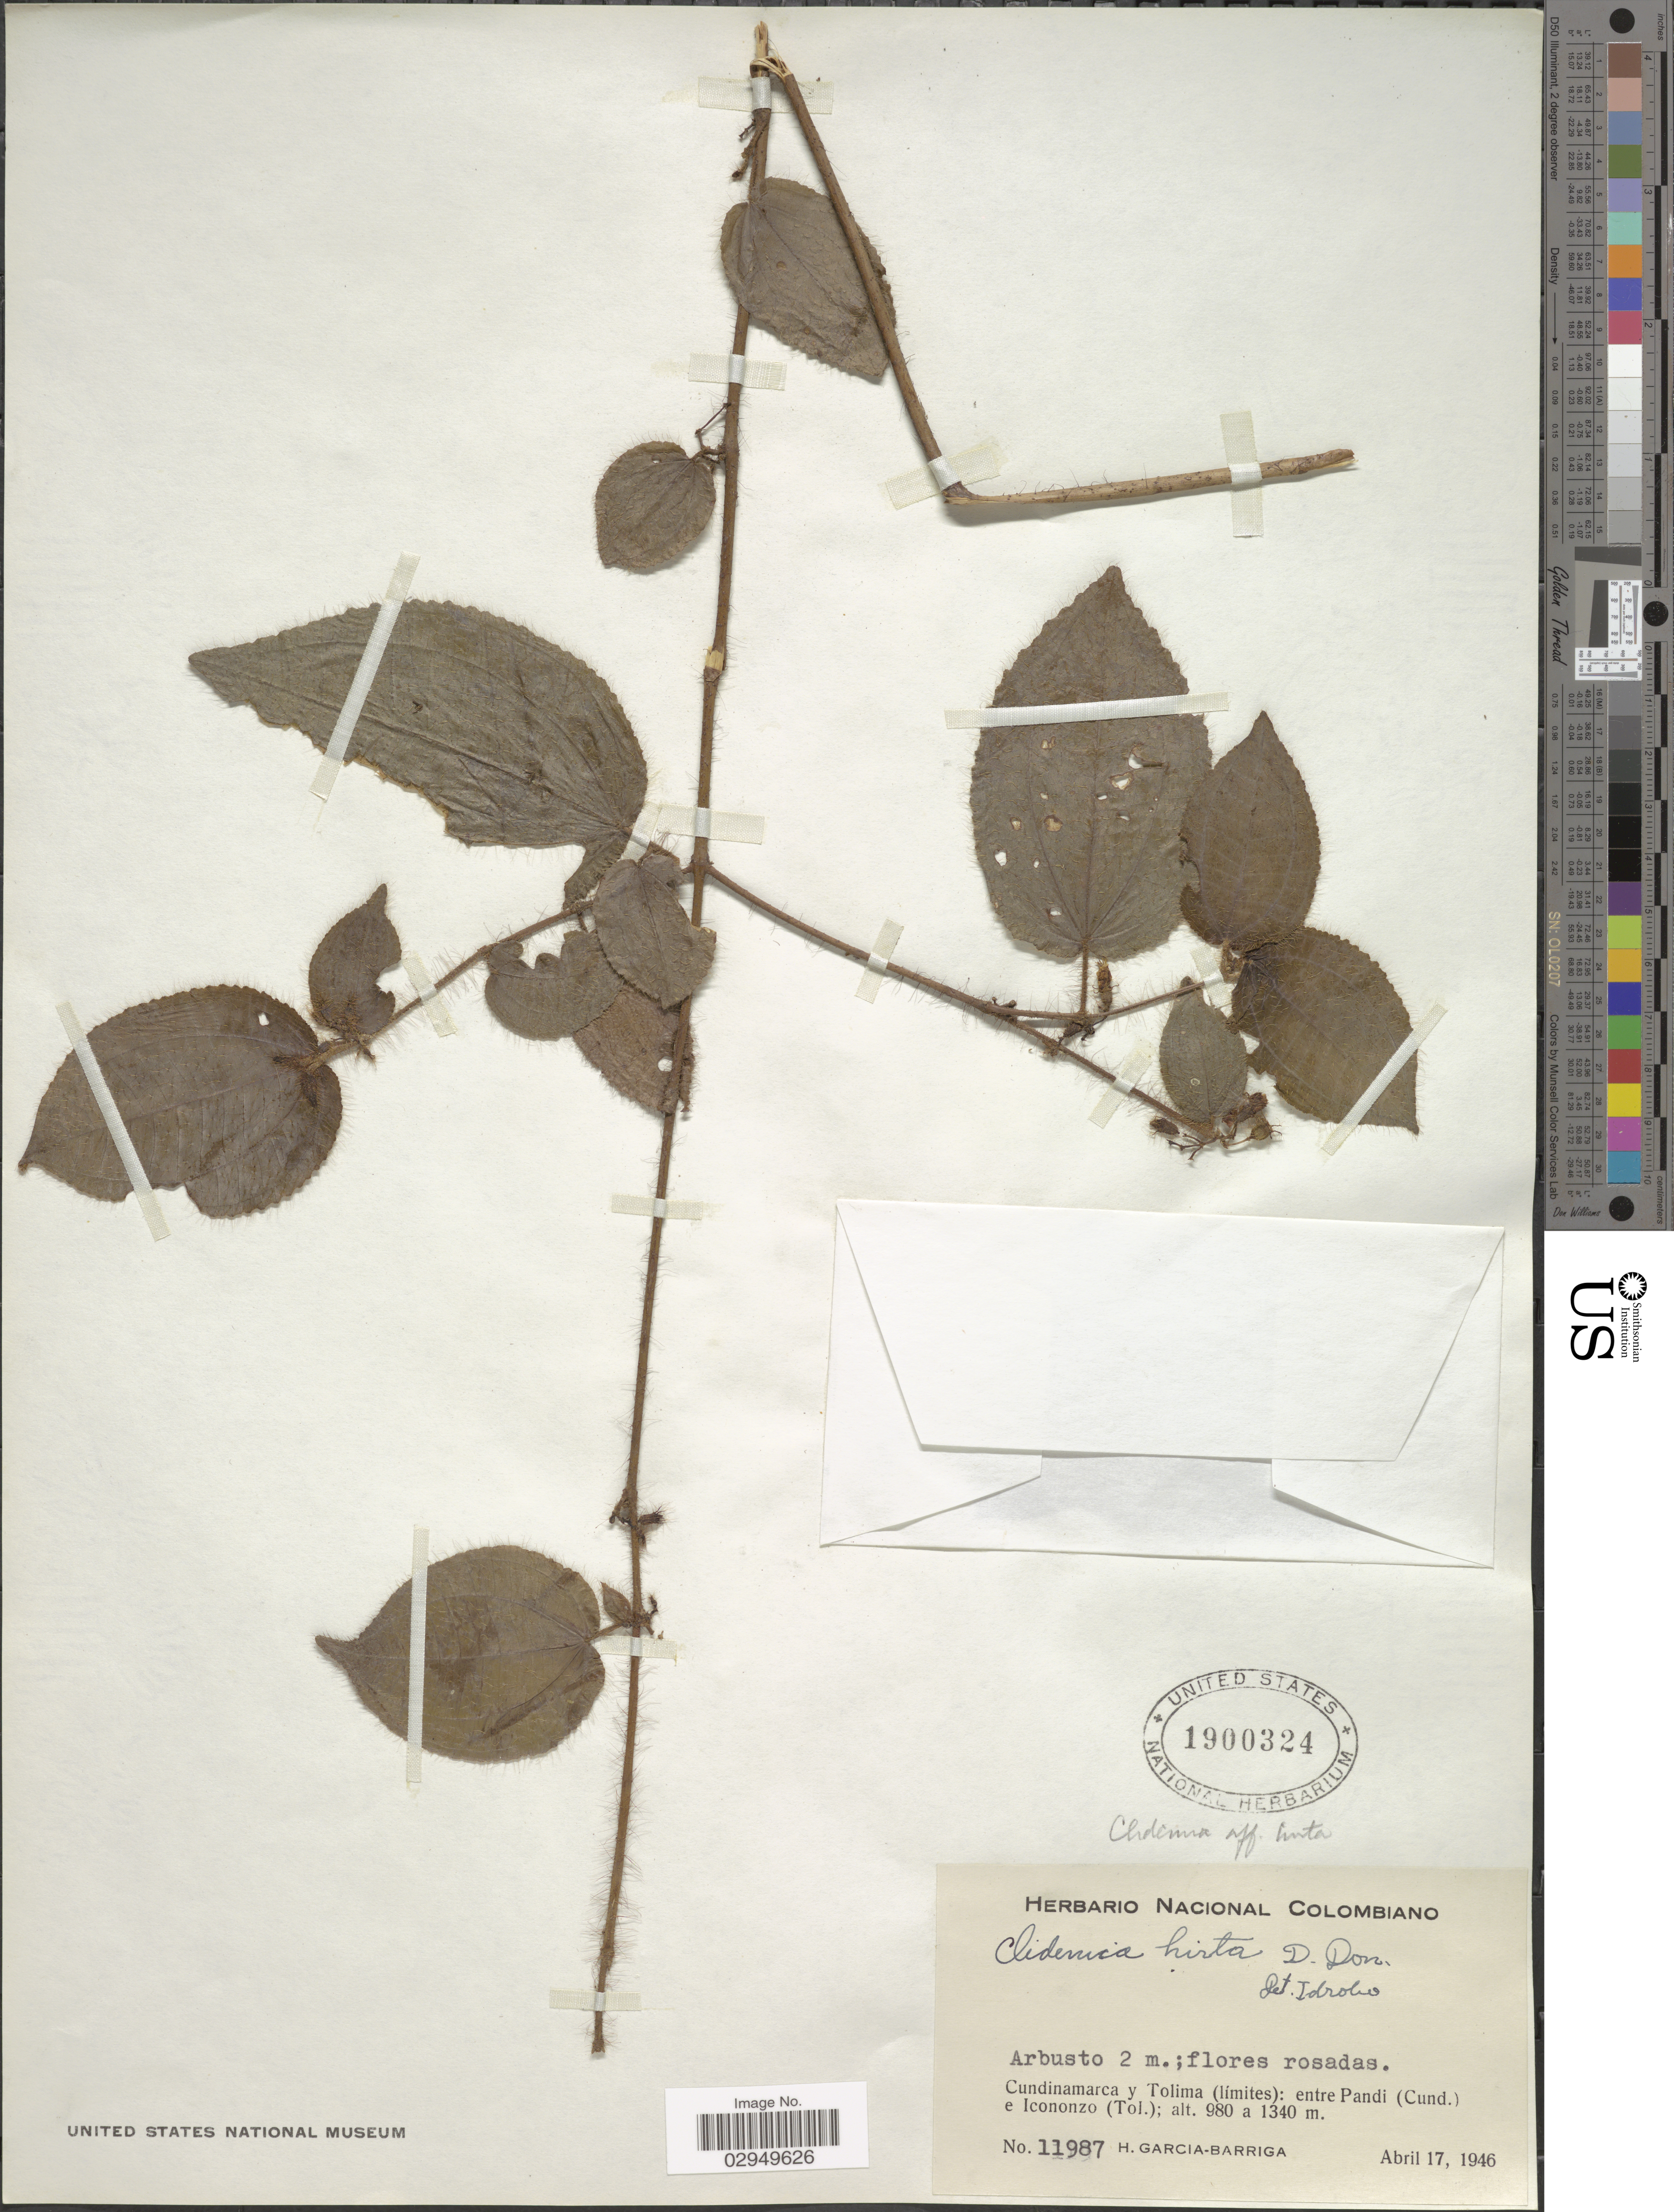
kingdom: Plantae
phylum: Tracheophyta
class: Magnoliopsida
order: Myrtales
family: Melastomataceae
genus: Clidemia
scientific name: Clidemia hirta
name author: (L.) D. Don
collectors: H. García Barriga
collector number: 11987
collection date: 1946-04-17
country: Colombia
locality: Cundinamarca y Tolima (límites): entre Pandi (Cund.) e Icononzo (Tol.).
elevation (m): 980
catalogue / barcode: US 1900324